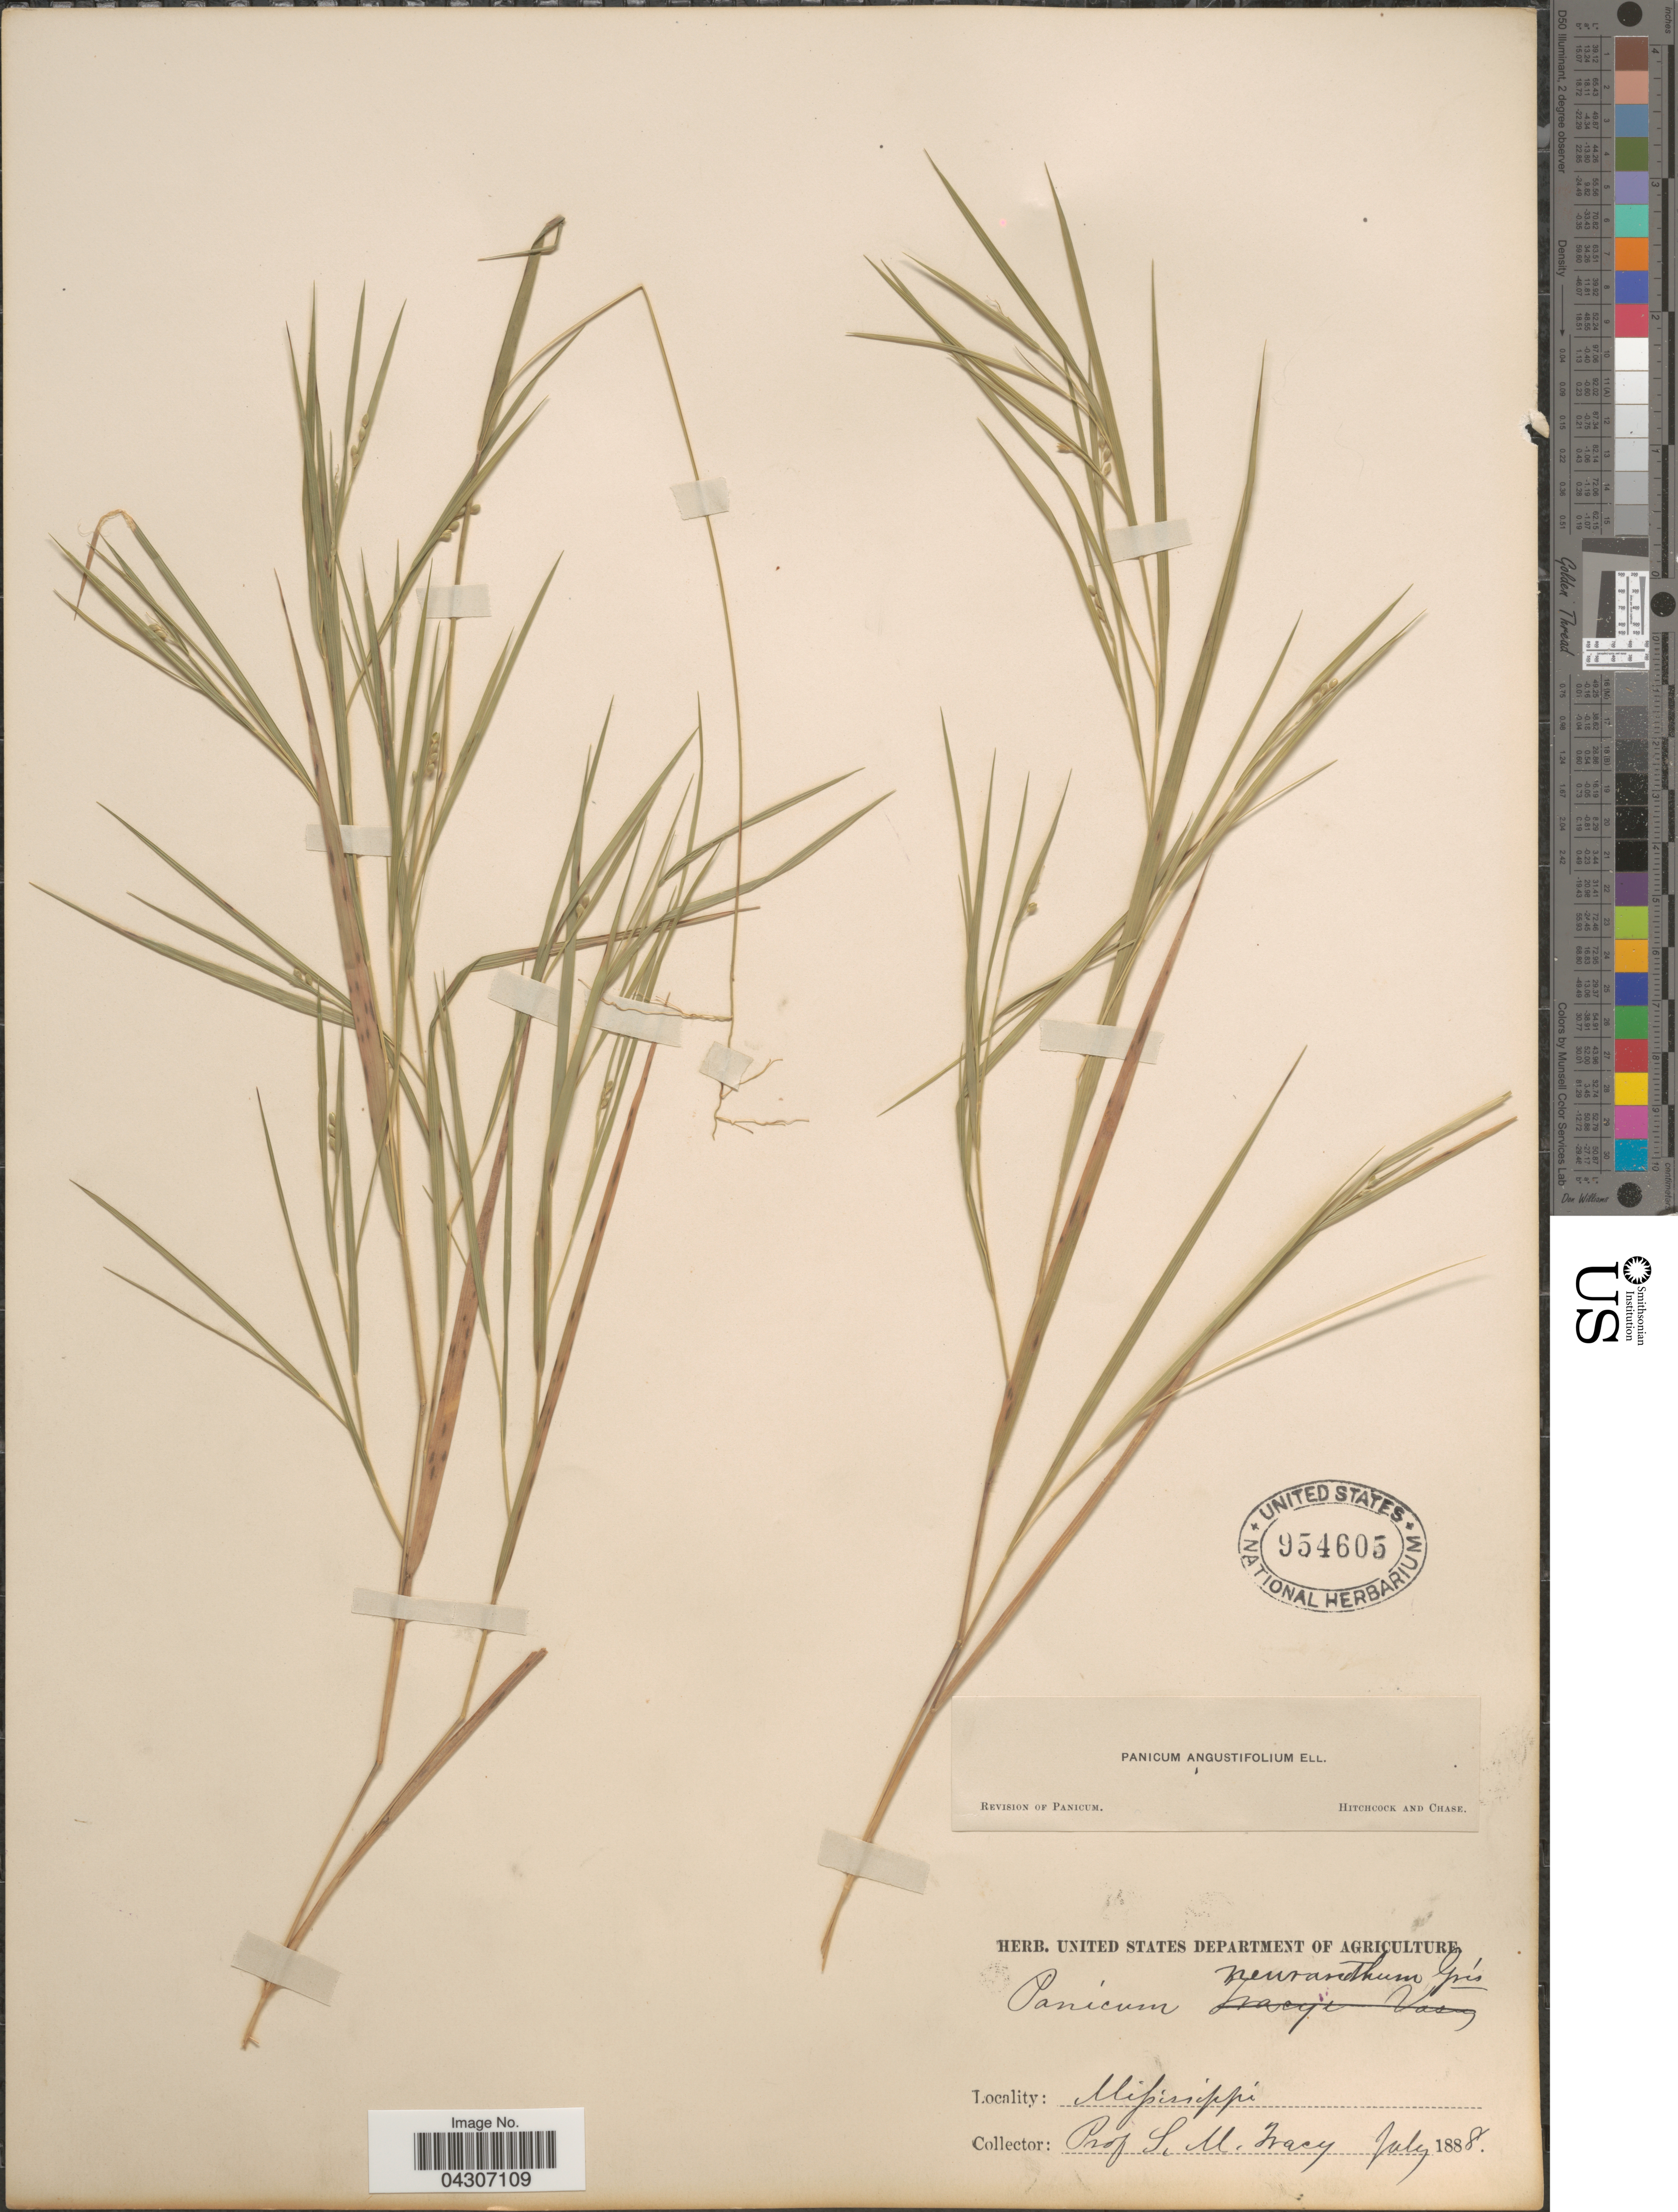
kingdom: Plantae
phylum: Tracheophyta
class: Liliopsida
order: Poales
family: Poaceae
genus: Dichanthelium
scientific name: Dichanthelium aciculare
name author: (Desv. ex Poir.) Gould & C.A. Clark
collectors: S. M. Tracy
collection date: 1888-07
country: United States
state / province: Mississippi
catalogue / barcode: US 954605